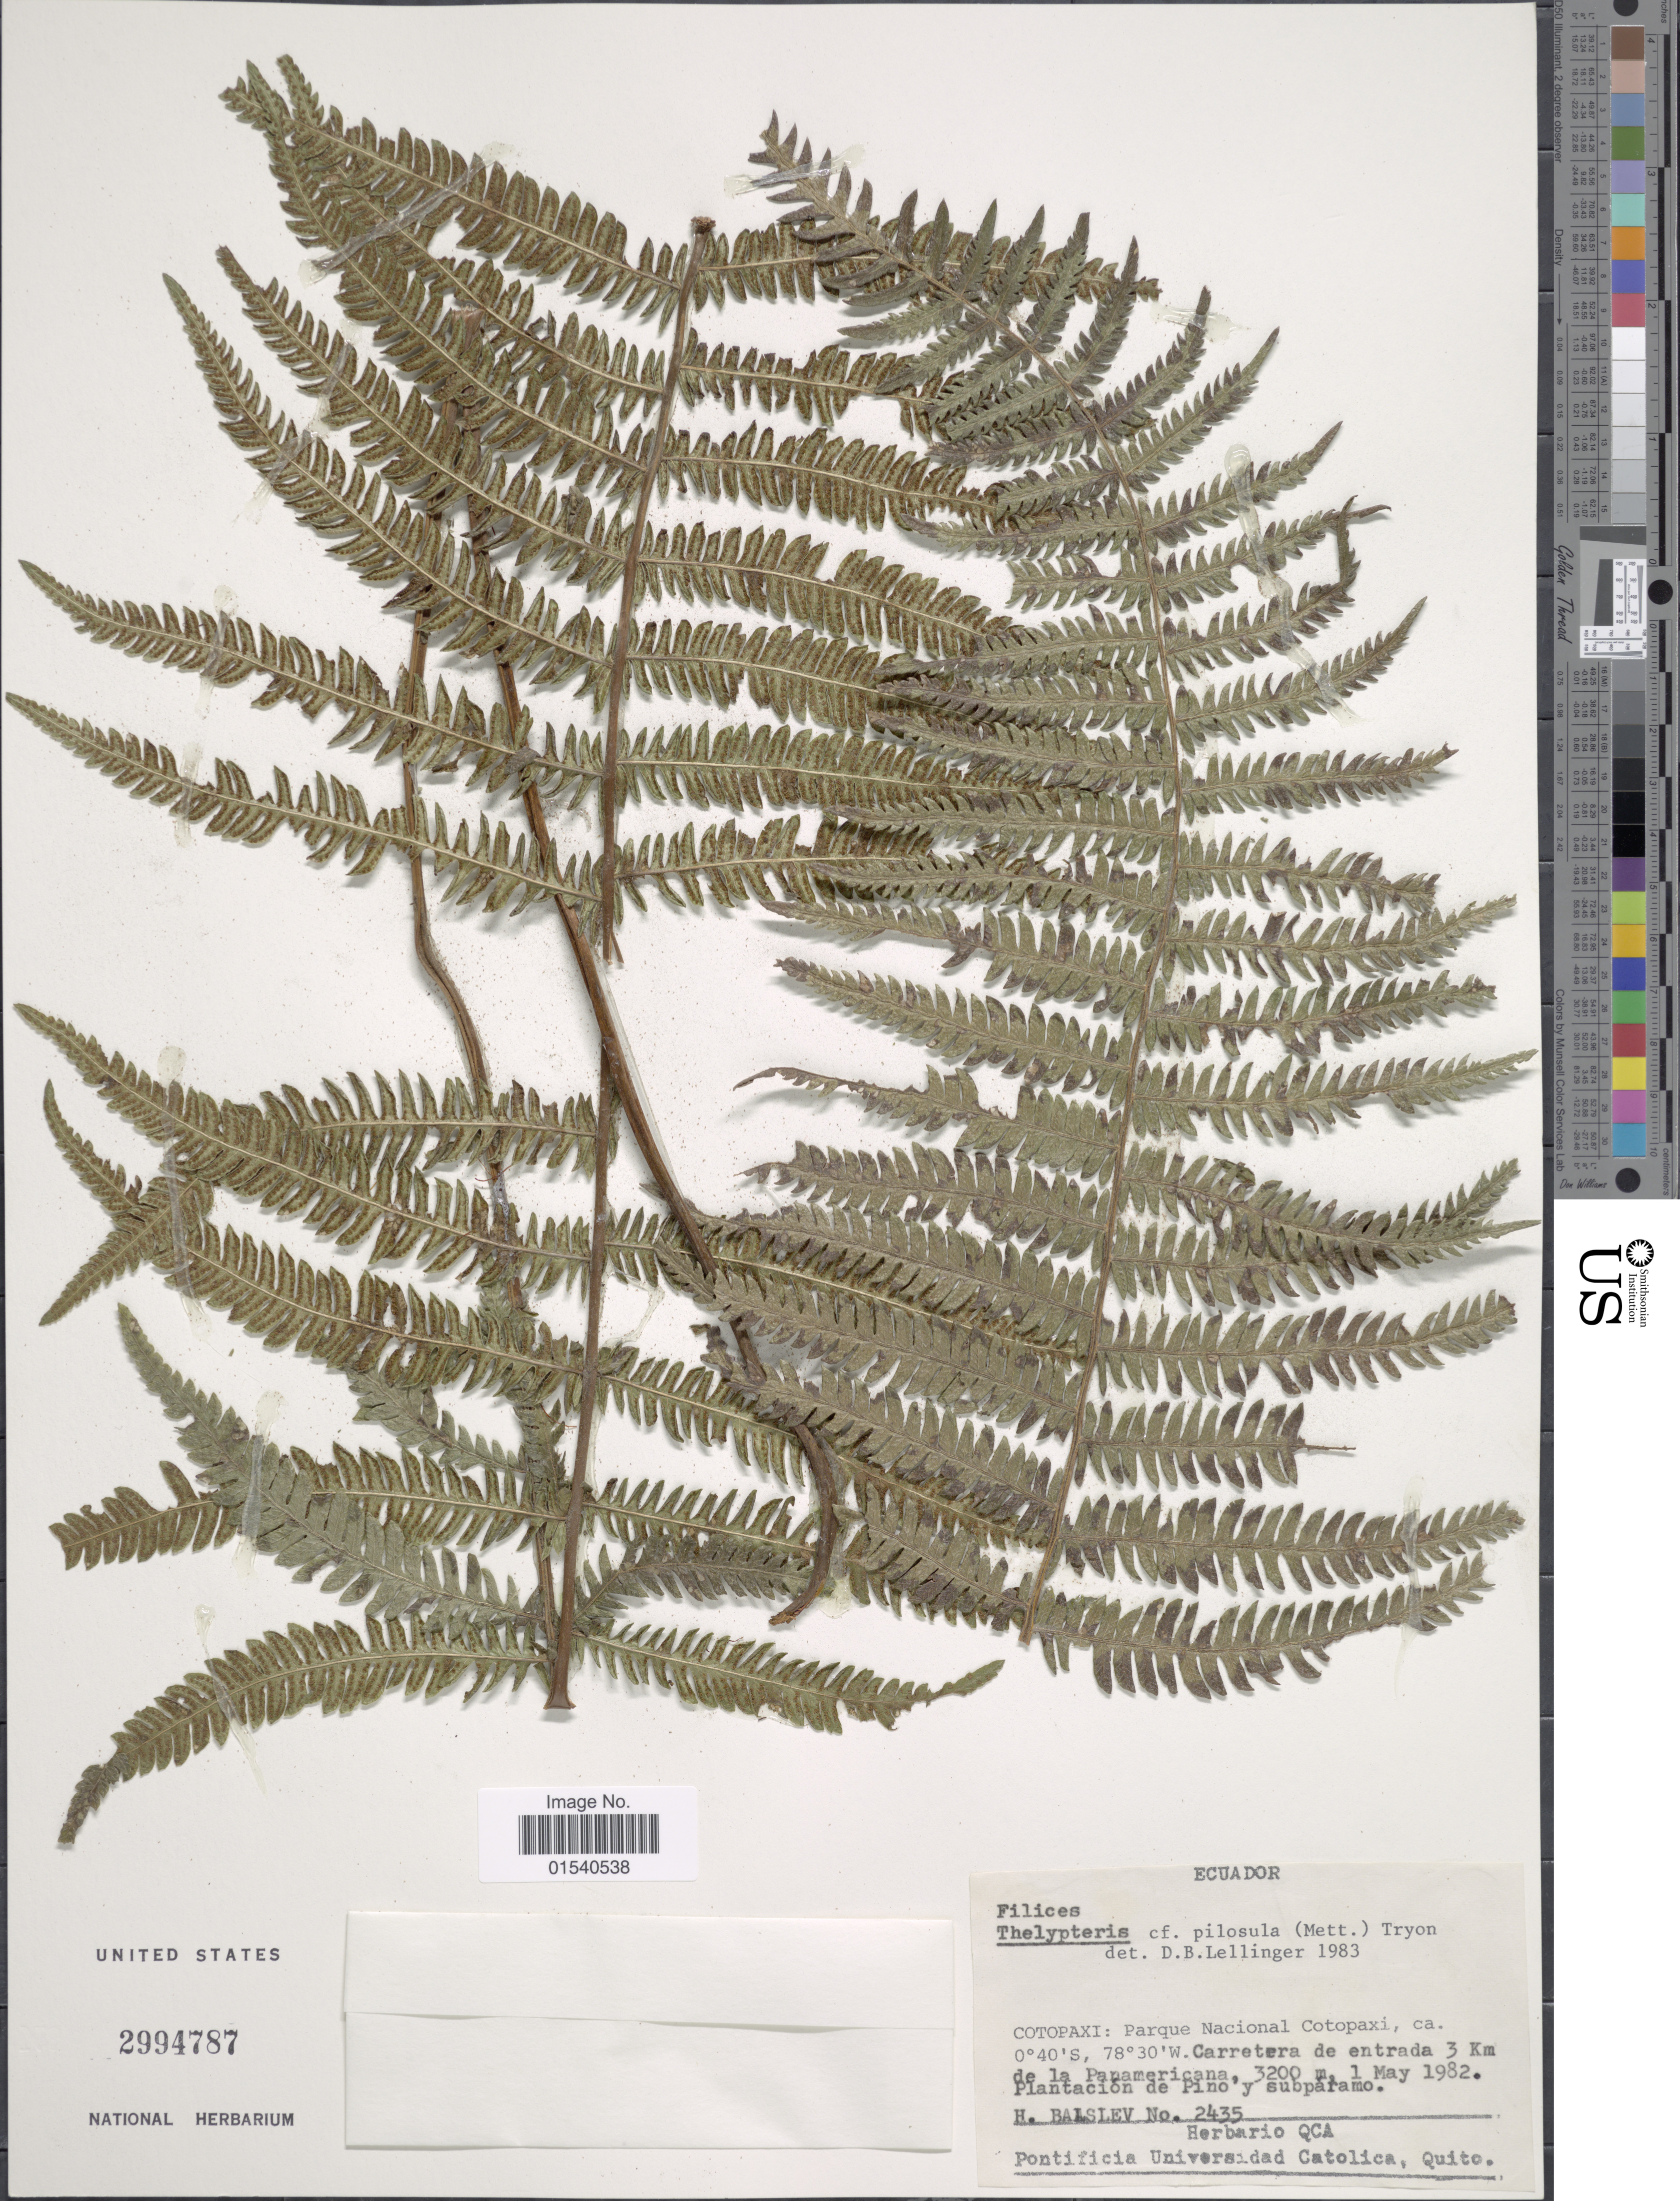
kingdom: Plantae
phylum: Tracheophyta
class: Polypodiopsida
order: Polypodiales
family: Thelypteridaceae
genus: Amauropelta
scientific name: Amauropelta pilosula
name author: (Klotzsch & H. Karst.) Á. Löve & D. Löve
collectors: H. Balslev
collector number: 2435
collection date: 1982-05-01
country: Ecuador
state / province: Cotopaxi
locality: Parque Nacional Cotopaxi. Carretera de entrada 3 Km de la Panamericana. Plantacion de Pino y subparamo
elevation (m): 3200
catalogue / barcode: US 2994787